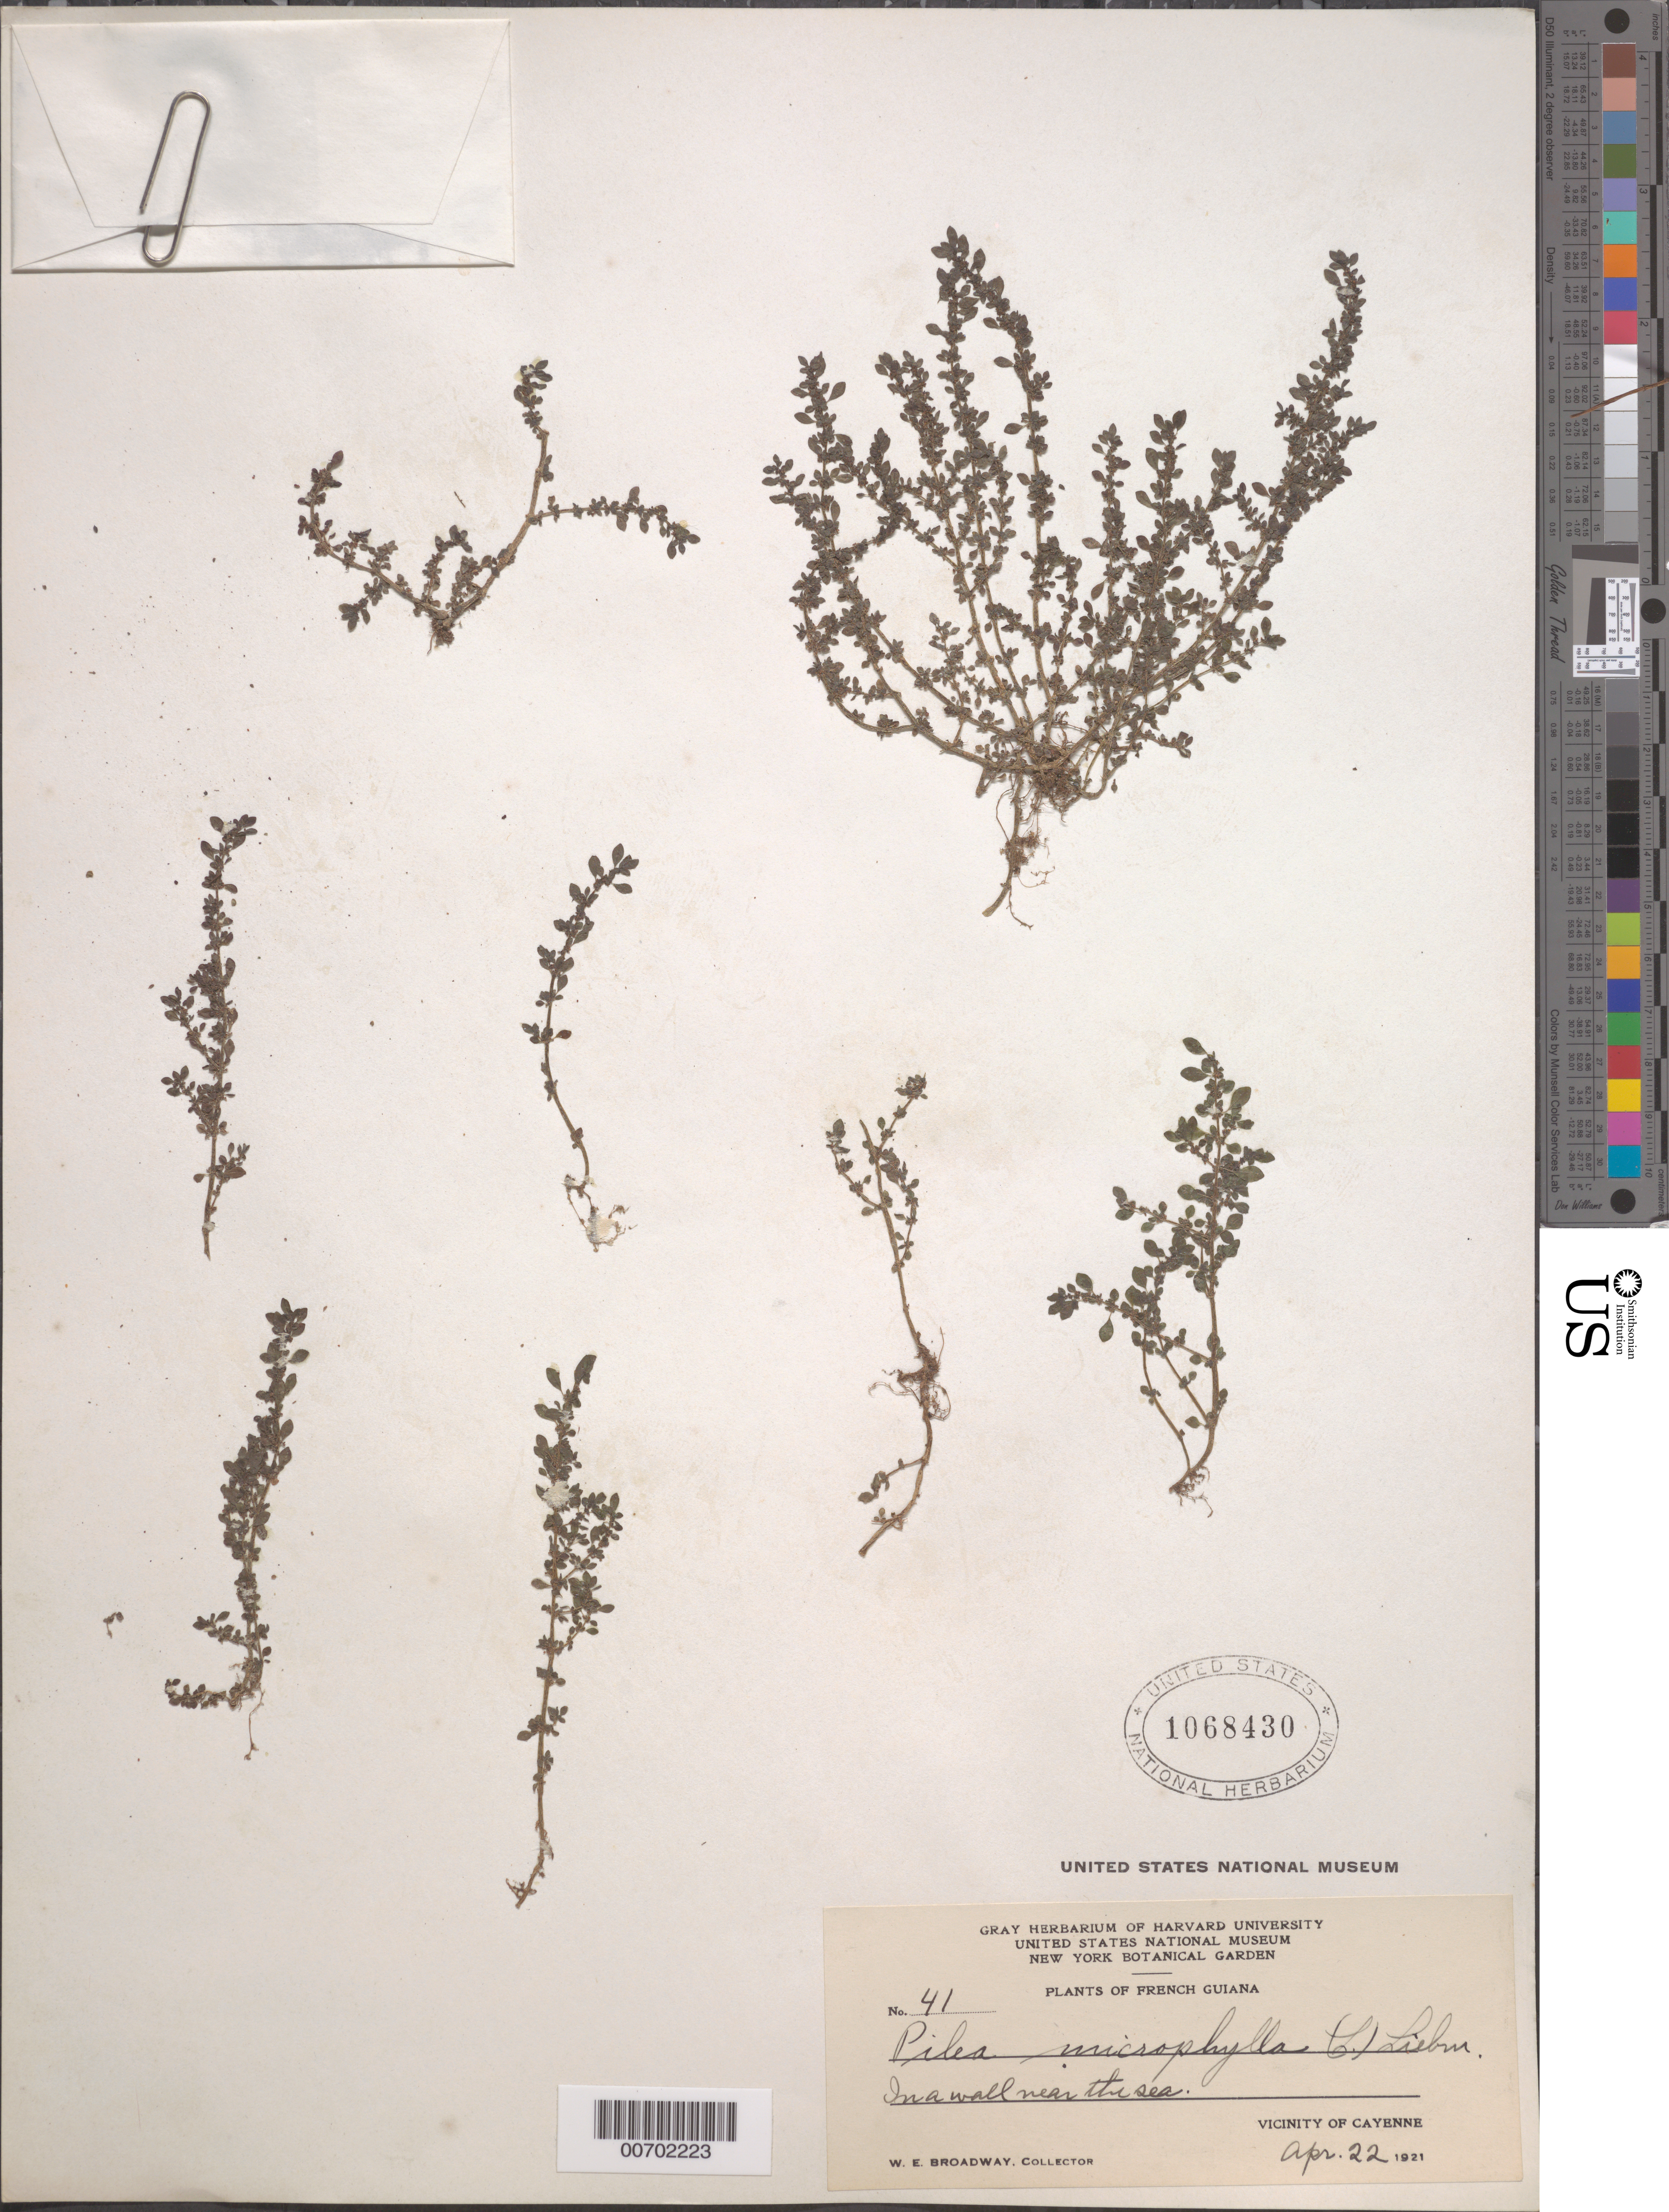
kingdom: Plantae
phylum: Tracheophyta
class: Magnoliopsida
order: Rosales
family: Urticaceae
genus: Pilea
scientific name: Pilea microphylla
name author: (L.) Liebm.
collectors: W. E. Broadway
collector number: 41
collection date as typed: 22-Apr-21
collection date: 1921-04-22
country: French Guiana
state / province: Cayenne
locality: Cayenne, vic.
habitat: In a wall near the sea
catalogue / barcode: US 1068430